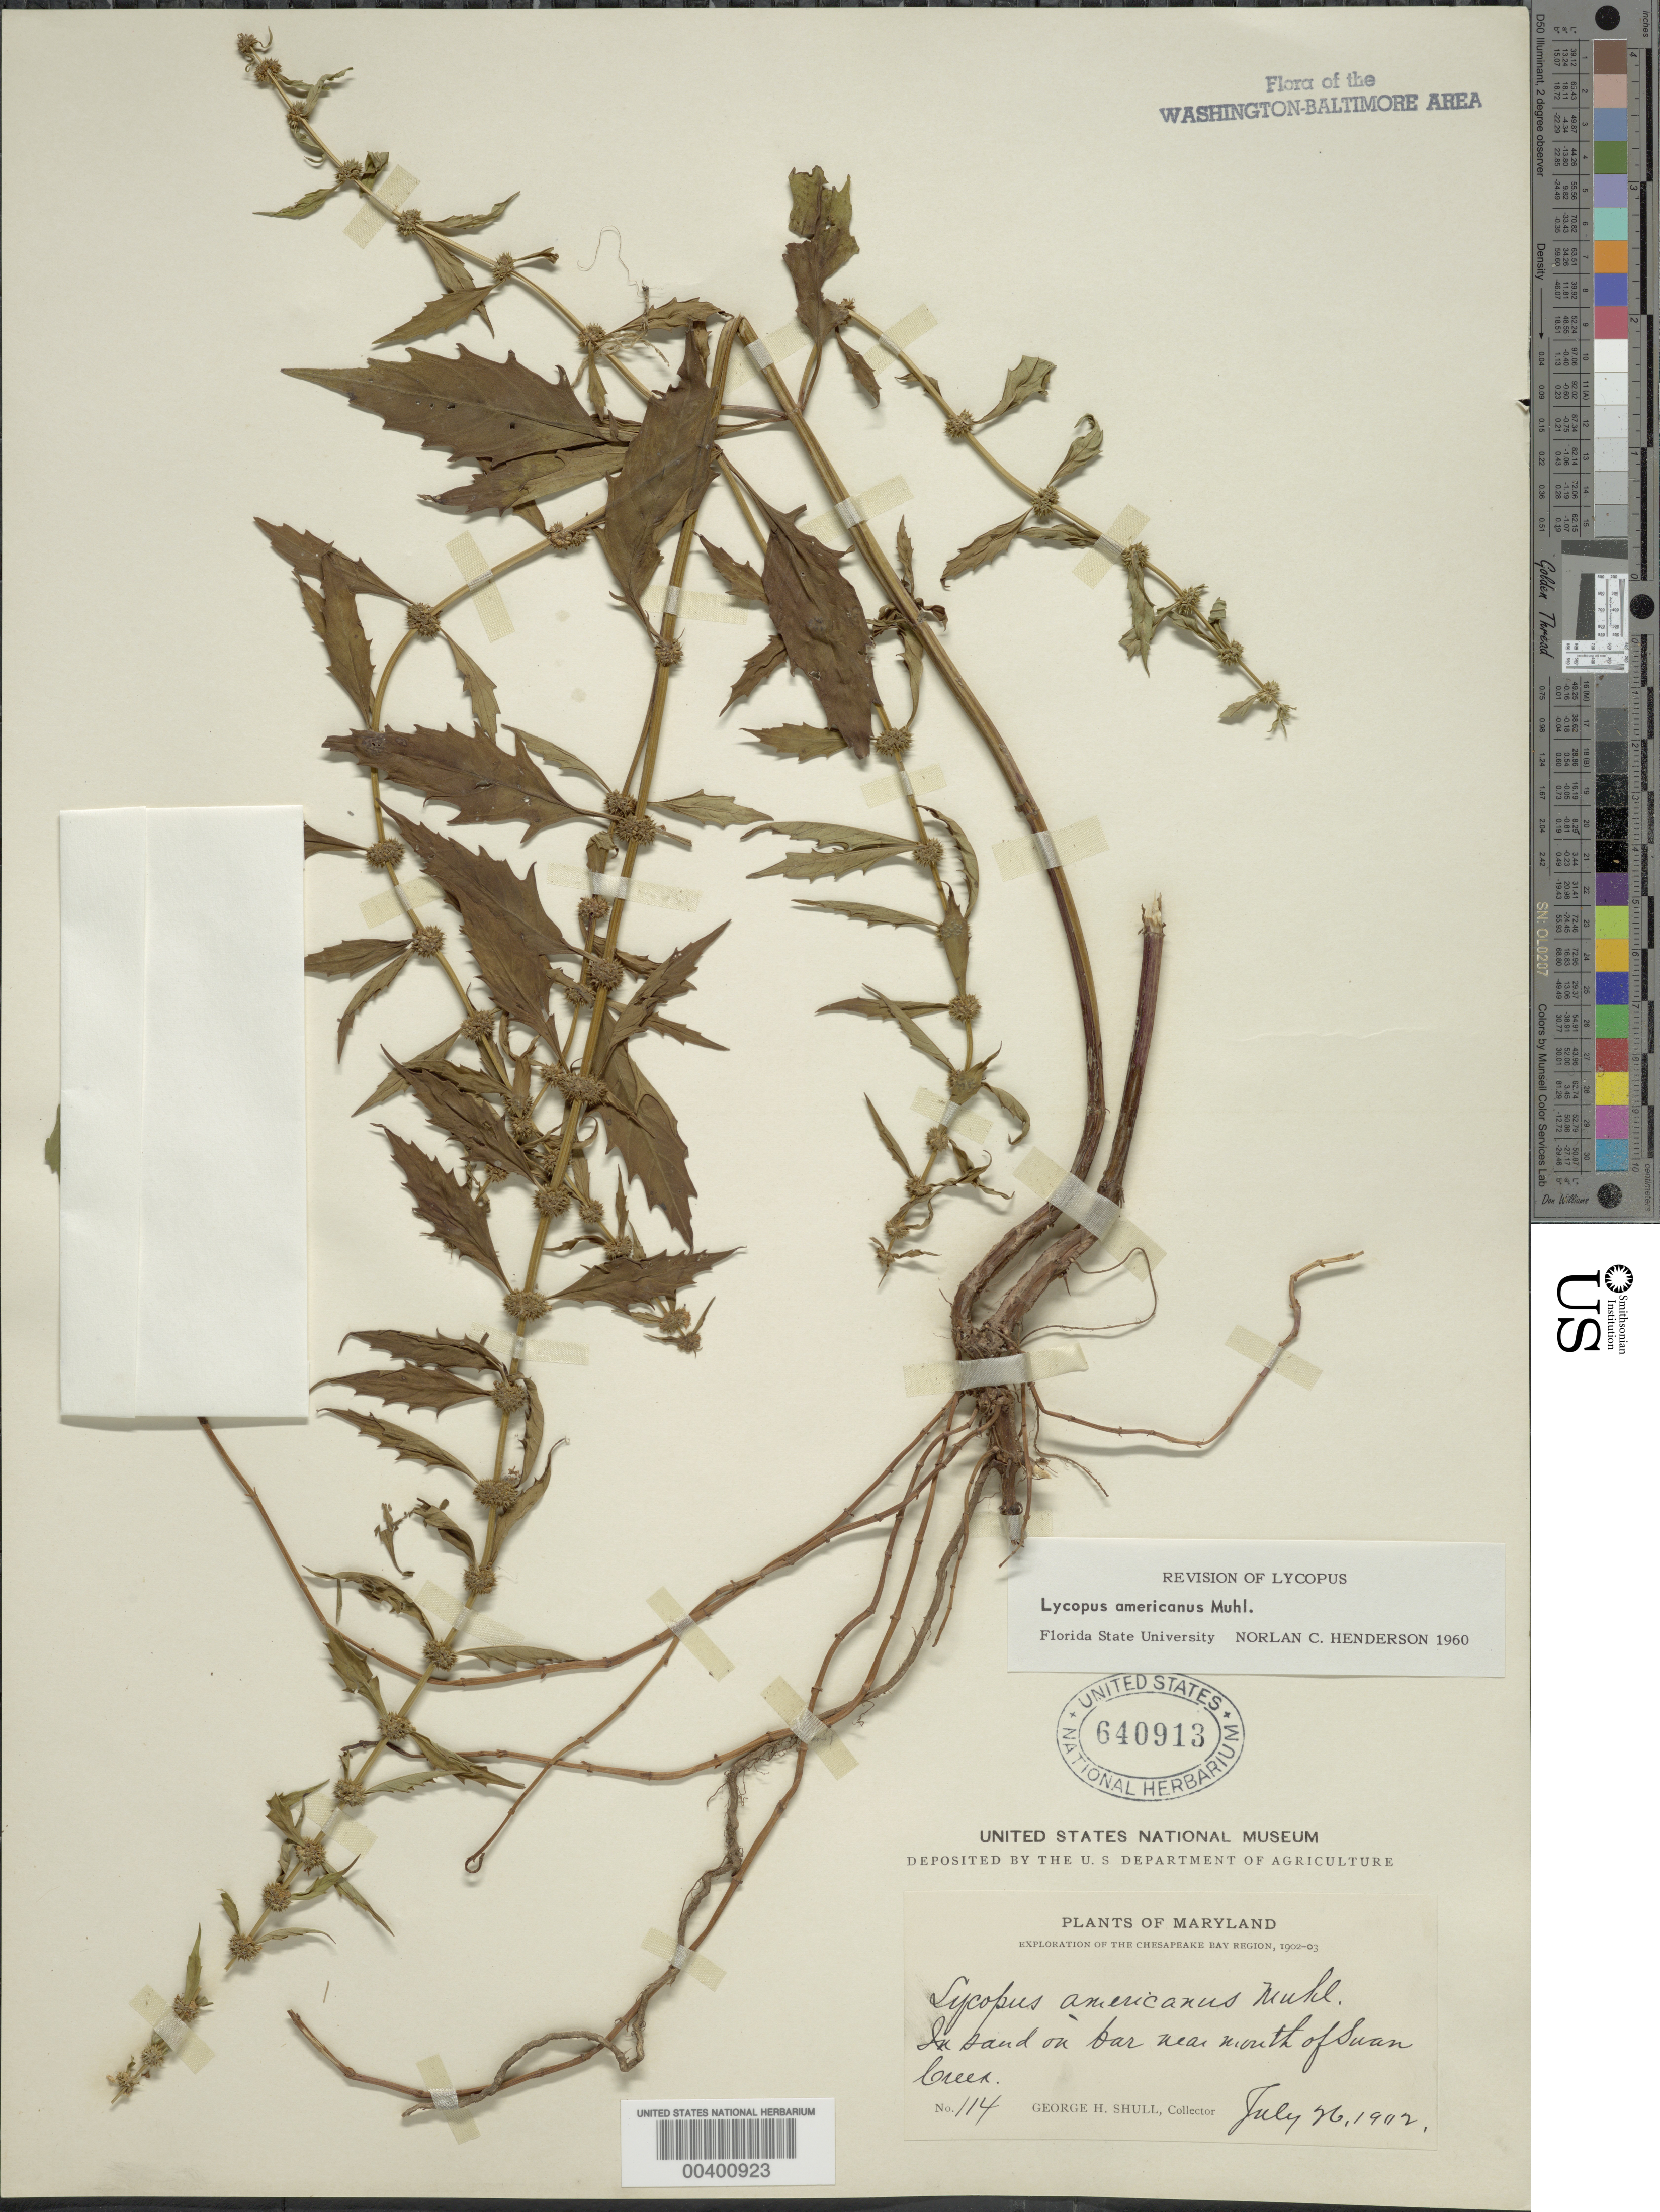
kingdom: Plantae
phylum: Tracheophyta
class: Magnoliopsida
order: Lamiales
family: Lamiaceae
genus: Lycopus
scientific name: Lycopus americanus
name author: Muhl. ex W.P.C. Barton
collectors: G. H. Shull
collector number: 114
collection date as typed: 26 Jul 1902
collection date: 1902-07-26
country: United States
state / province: Maryland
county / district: Prince George's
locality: Mouth of Swan Creek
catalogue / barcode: US 640913